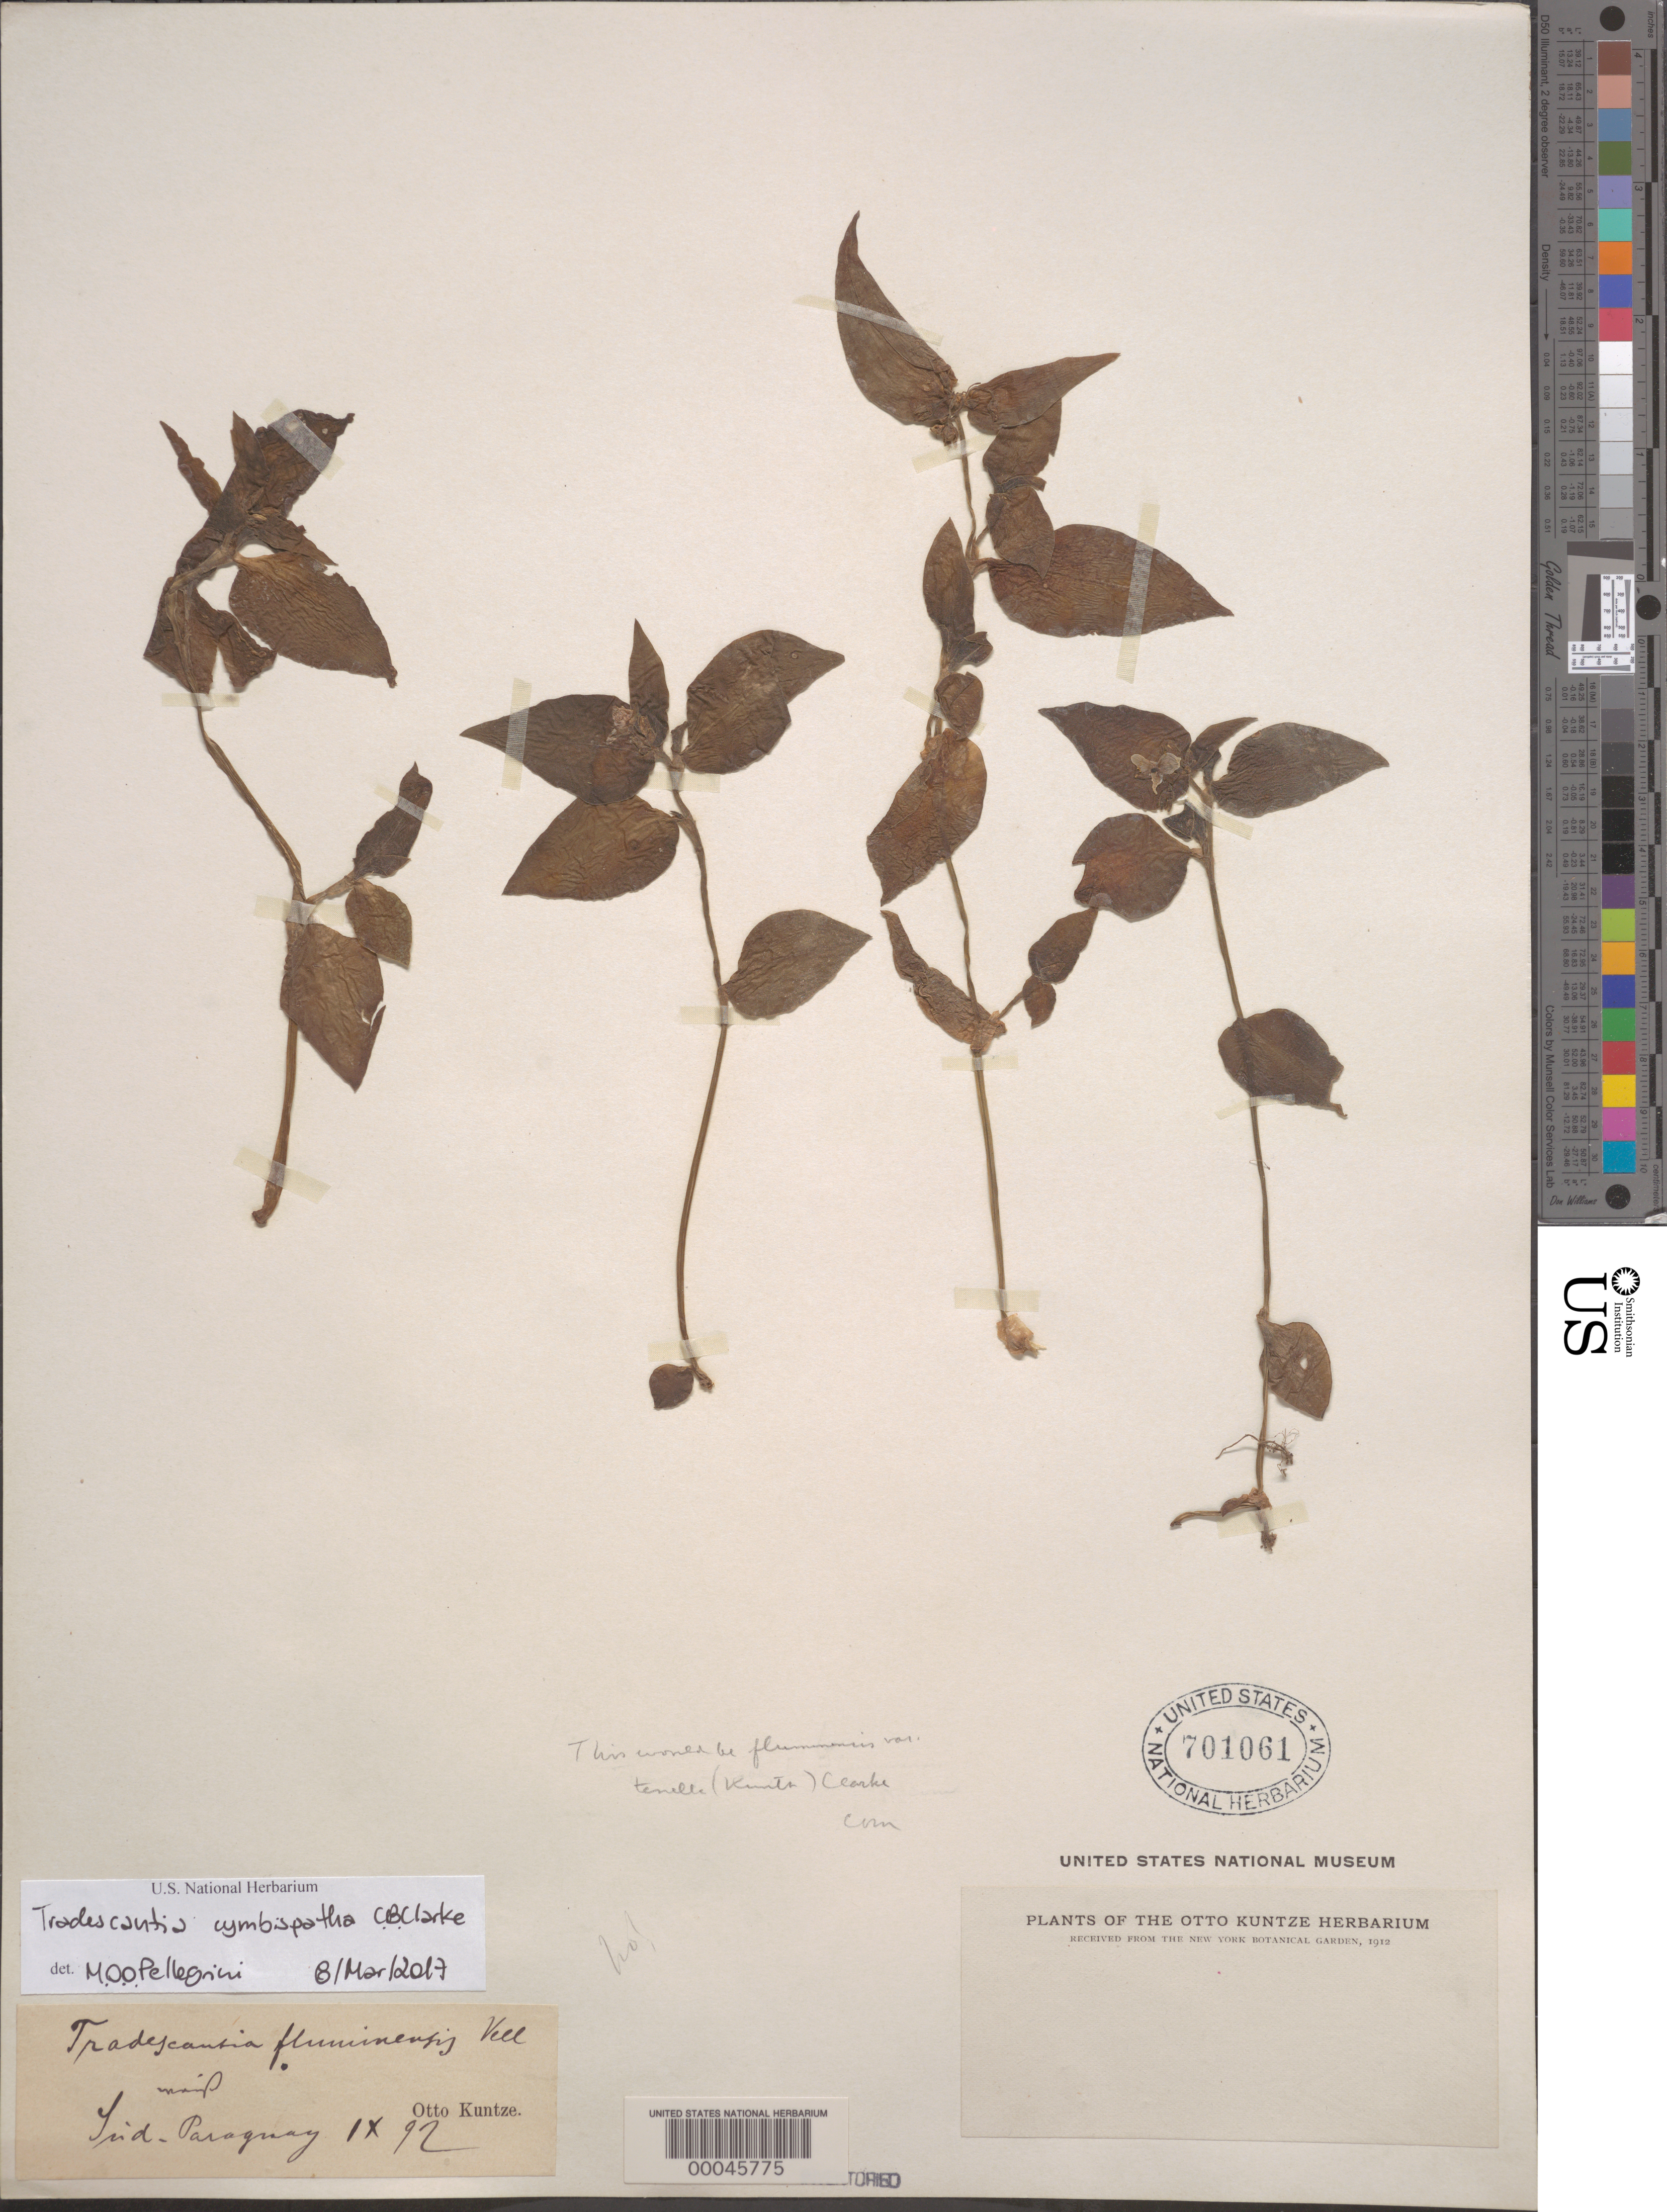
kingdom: Plantae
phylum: Tracheophyta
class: Liliopsida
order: Commelinales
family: Commelinaceae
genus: Tradescantia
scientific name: Tradescantia cymbispatha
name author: C.B. Clarke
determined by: Pellegrini, M. O. de Oliveira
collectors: C.E.O. Kuntze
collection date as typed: Oct 1892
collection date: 1892-10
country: Paraguay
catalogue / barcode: US 701061